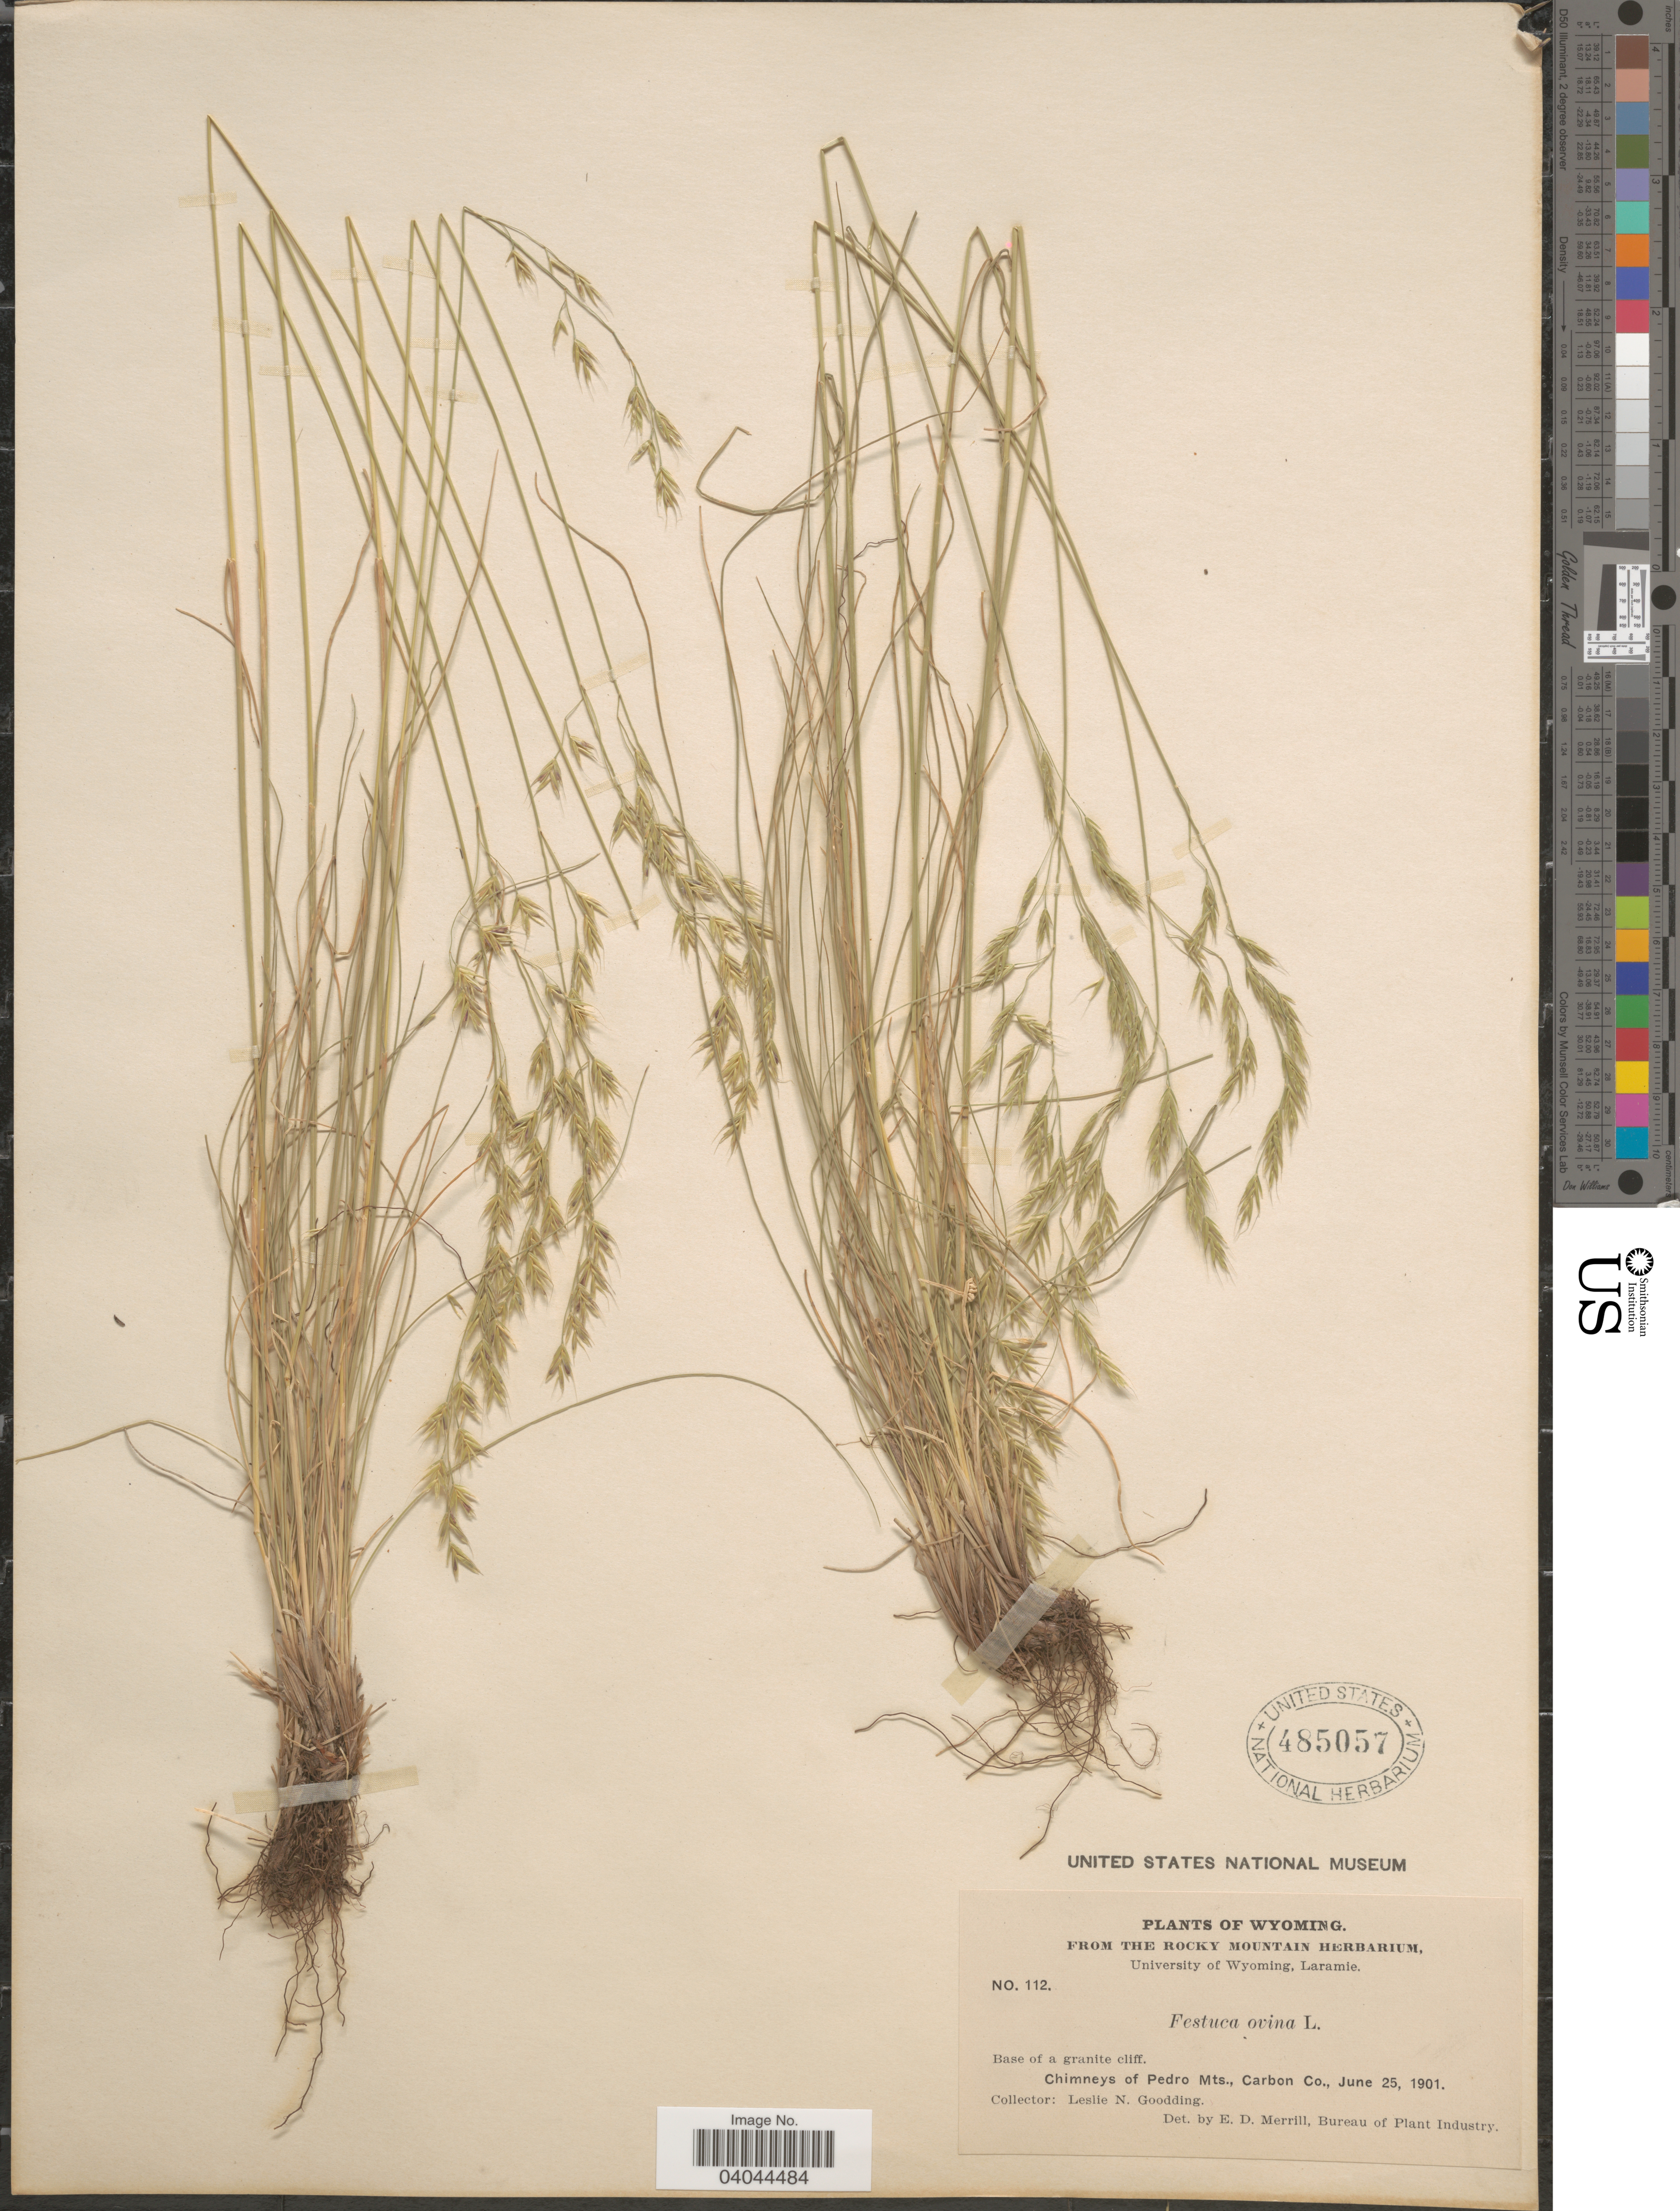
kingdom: Plantae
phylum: Tracheophyta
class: Liliopsida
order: Poales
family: Poaceae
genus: Festuca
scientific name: Festuca ovina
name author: L.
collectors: L. N. Goodding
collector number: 112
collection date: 1901-06-25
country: United States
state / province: Wyoming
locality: Chimneys of Pedro Mts. Carbon Co.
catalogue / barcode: US 485057